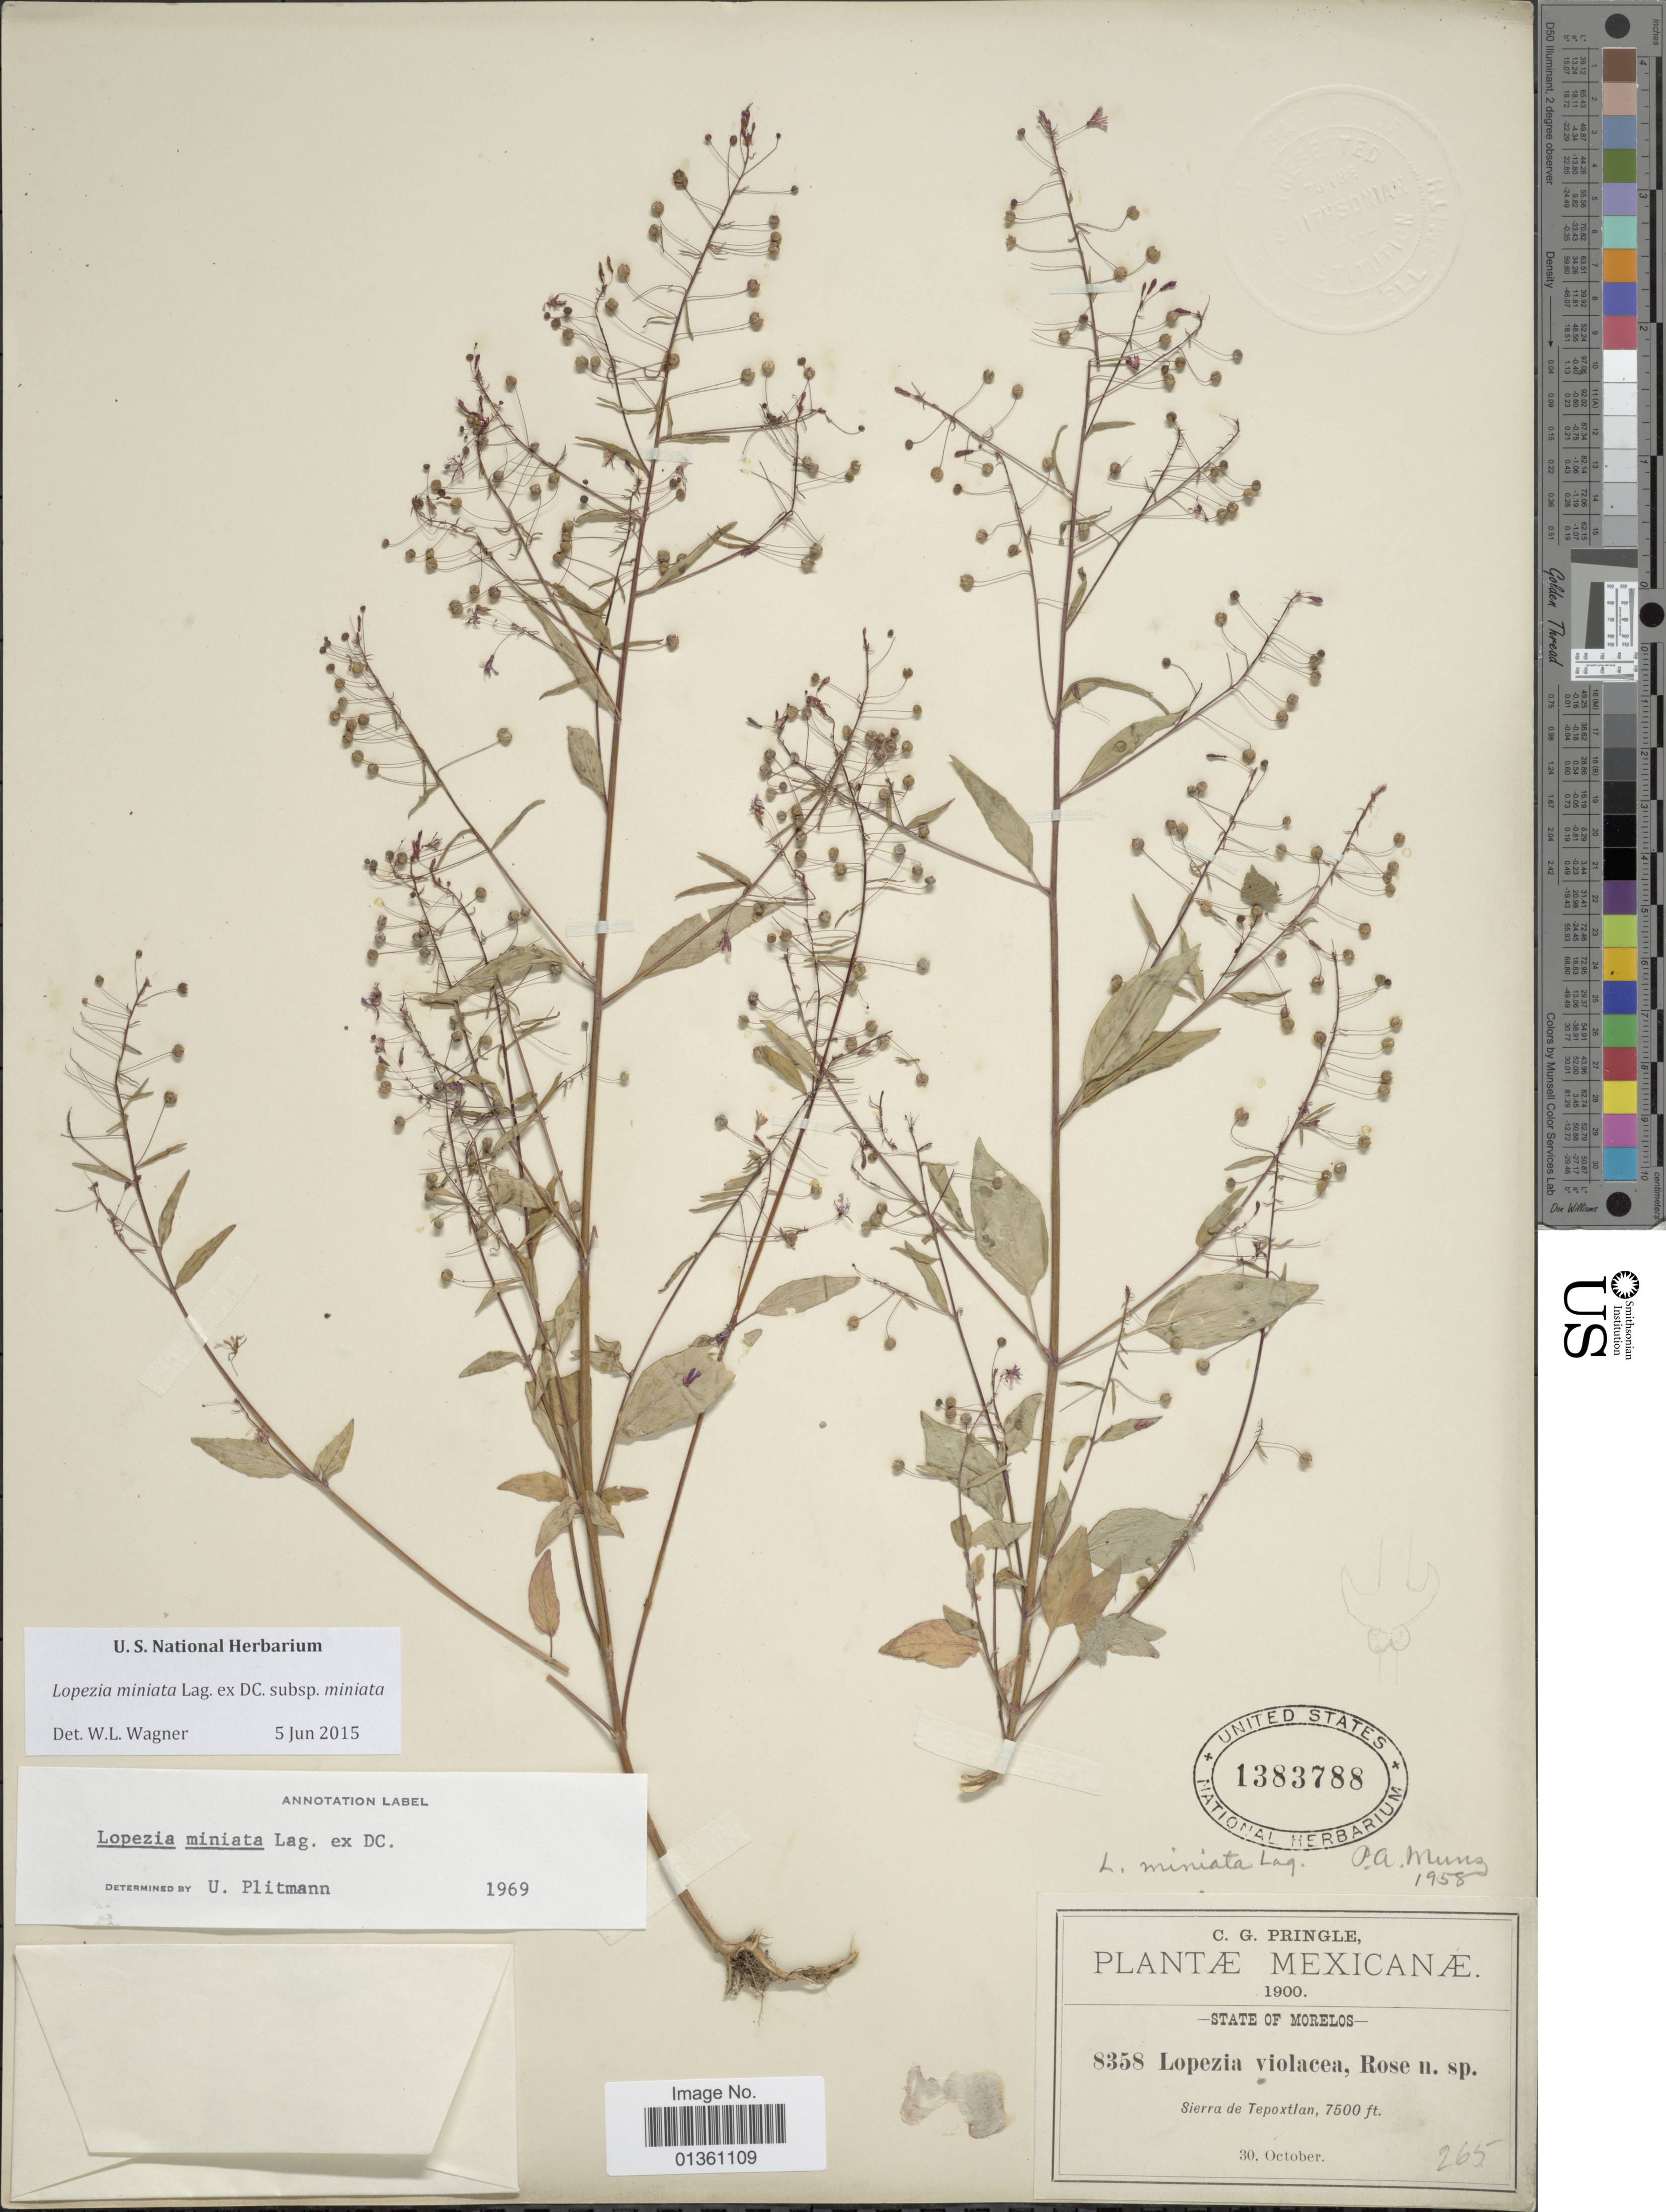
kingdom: Plantae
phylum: Tracheophyta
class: Magnoliopsida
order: Myrtales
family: Onagraceae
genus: Lopezia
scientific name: Lopezia miniata subsp. miniata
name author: Lag. ex DC.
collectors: C. G. Pringle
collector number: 8358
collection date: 1900-10-30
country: Mexico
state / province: Morelos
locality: Sierra de Tepoxtlan.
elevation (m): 2286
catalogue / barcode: US 1383788